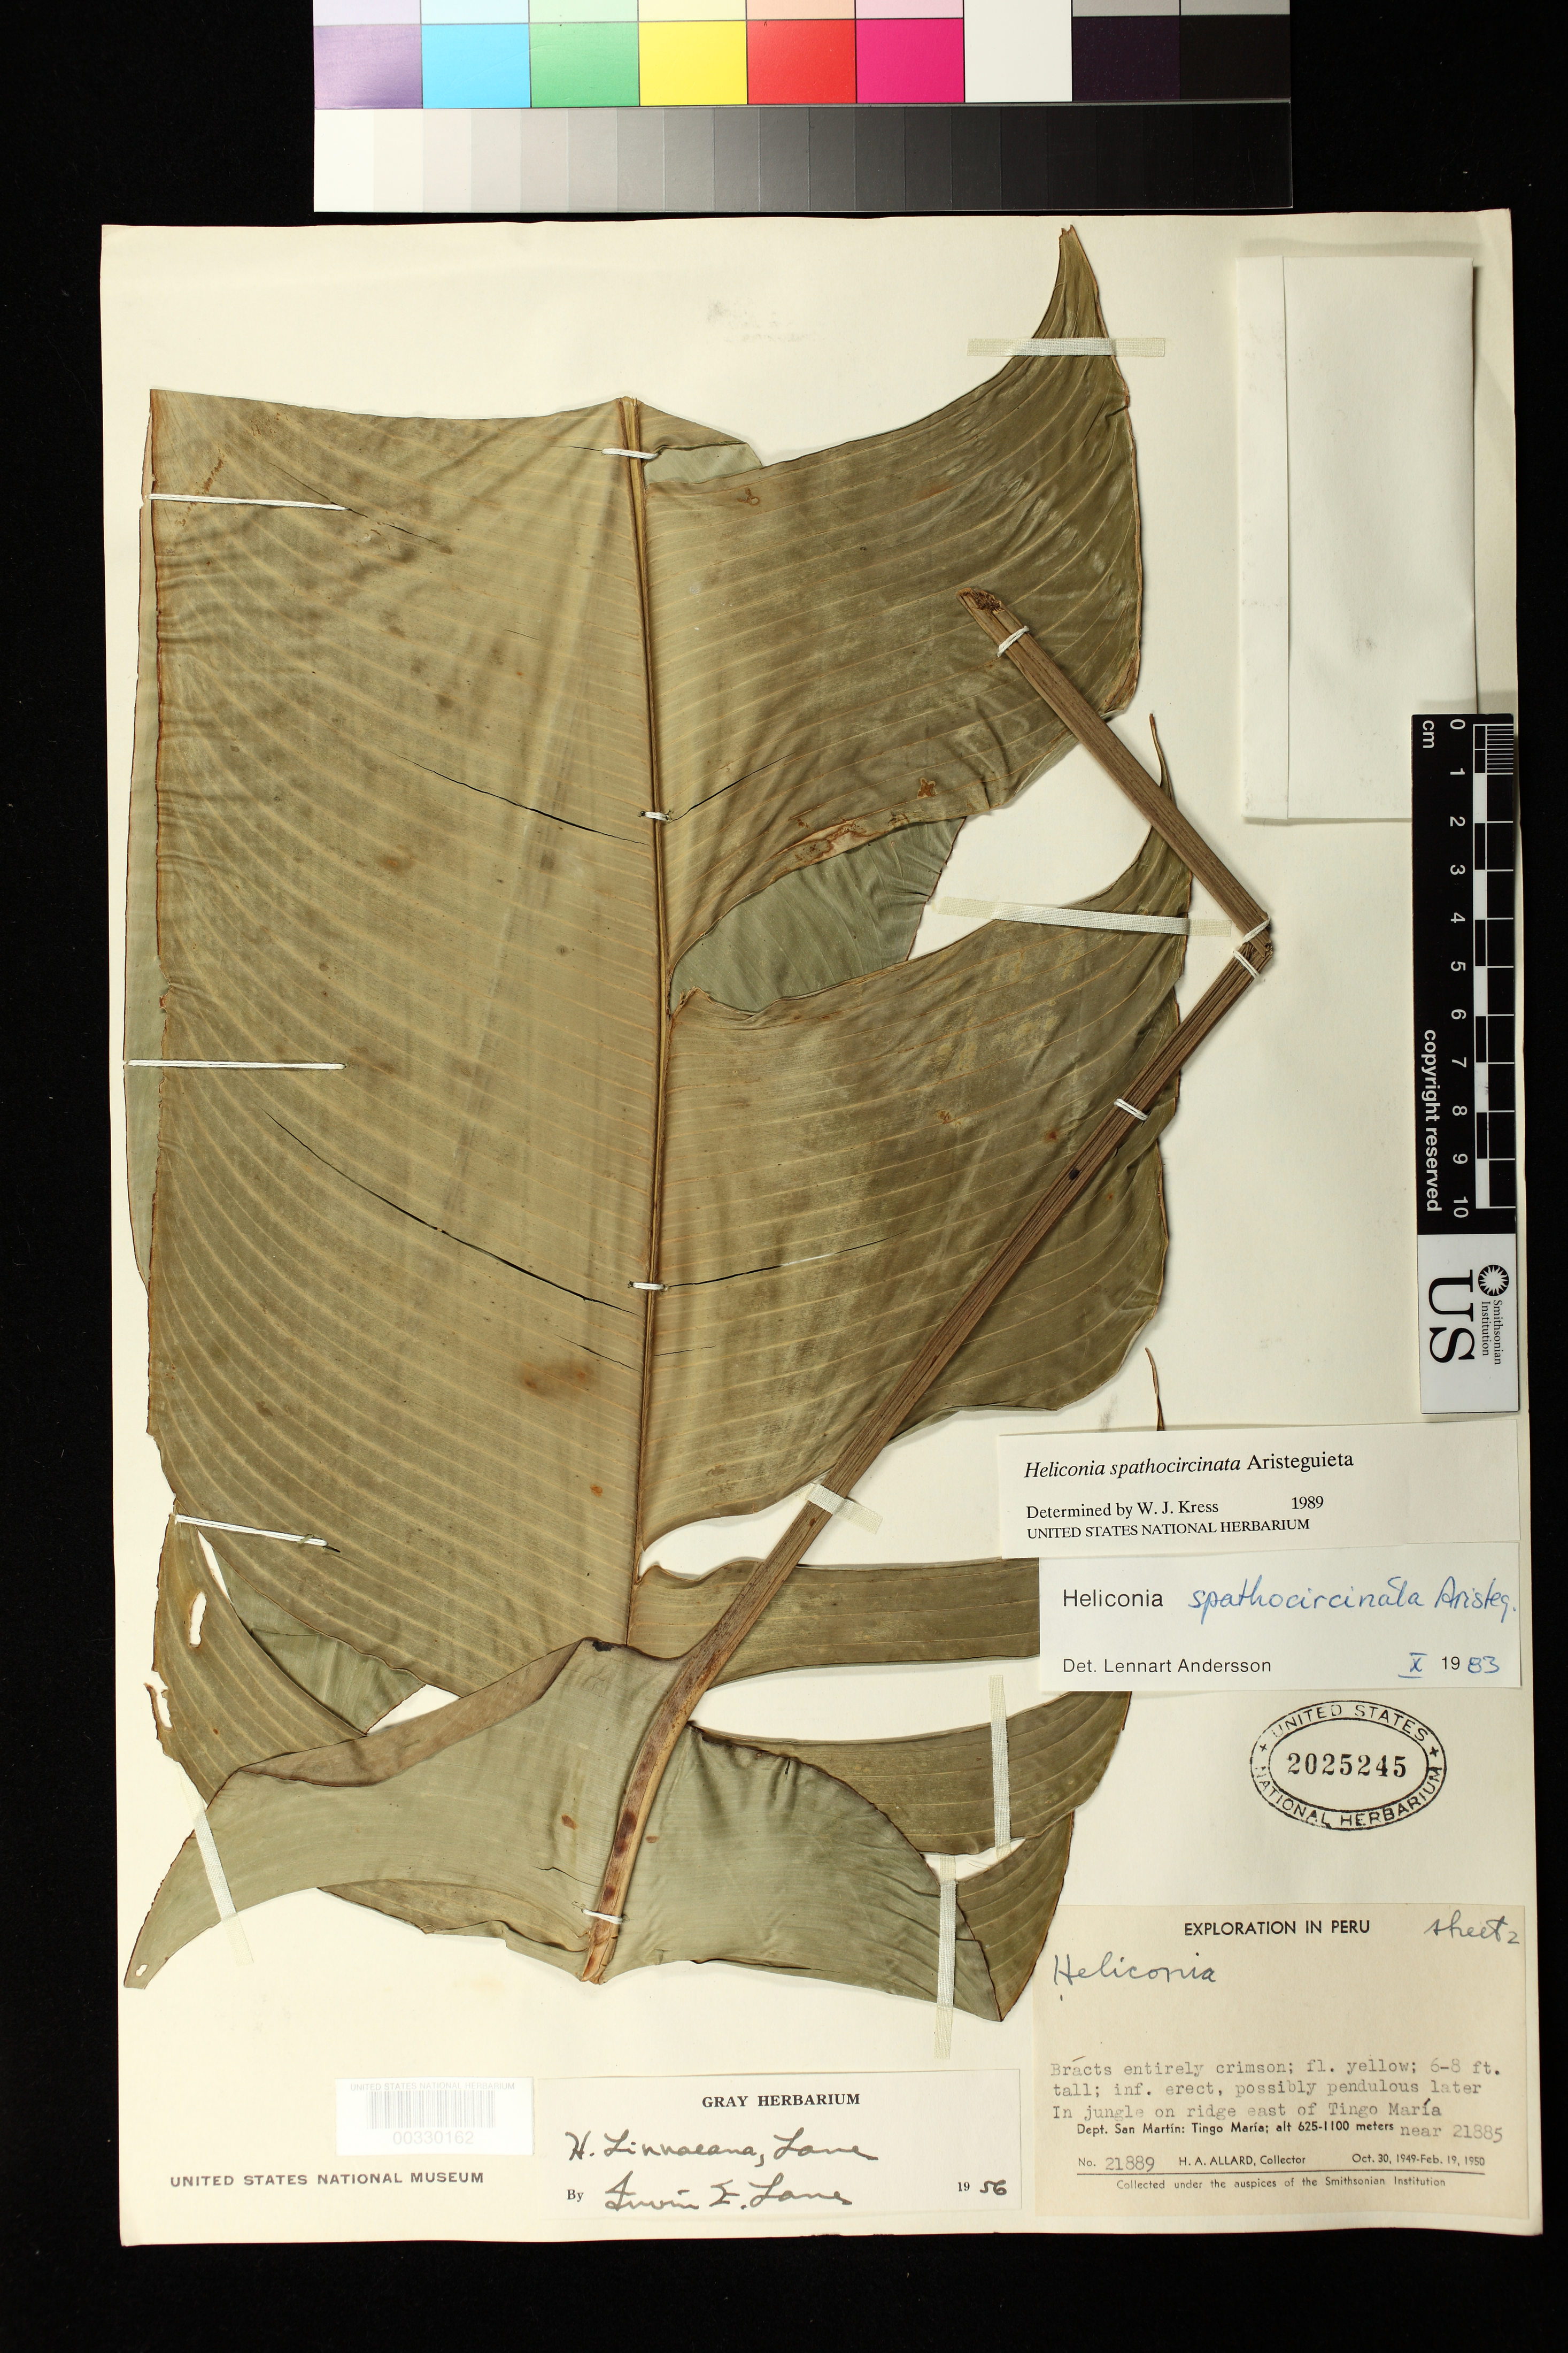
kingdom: Plantae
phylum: Tracheophyta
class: Liliopsida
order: Zingiberales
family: Heliconiaceae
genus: Heliconia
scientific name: Heliconia spathocircinata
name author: Aristeg.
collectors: H. A. Allard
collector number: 21889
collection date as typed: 30 Oct 1949 to 19 Feb 1950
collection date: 1949-10-30/1950-02-19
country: Peru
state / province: San Martín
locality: In jungle on ridge e of tingo maria, near haa #21885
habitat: in jungle on ridge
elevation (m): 625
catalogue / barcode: US 2025245